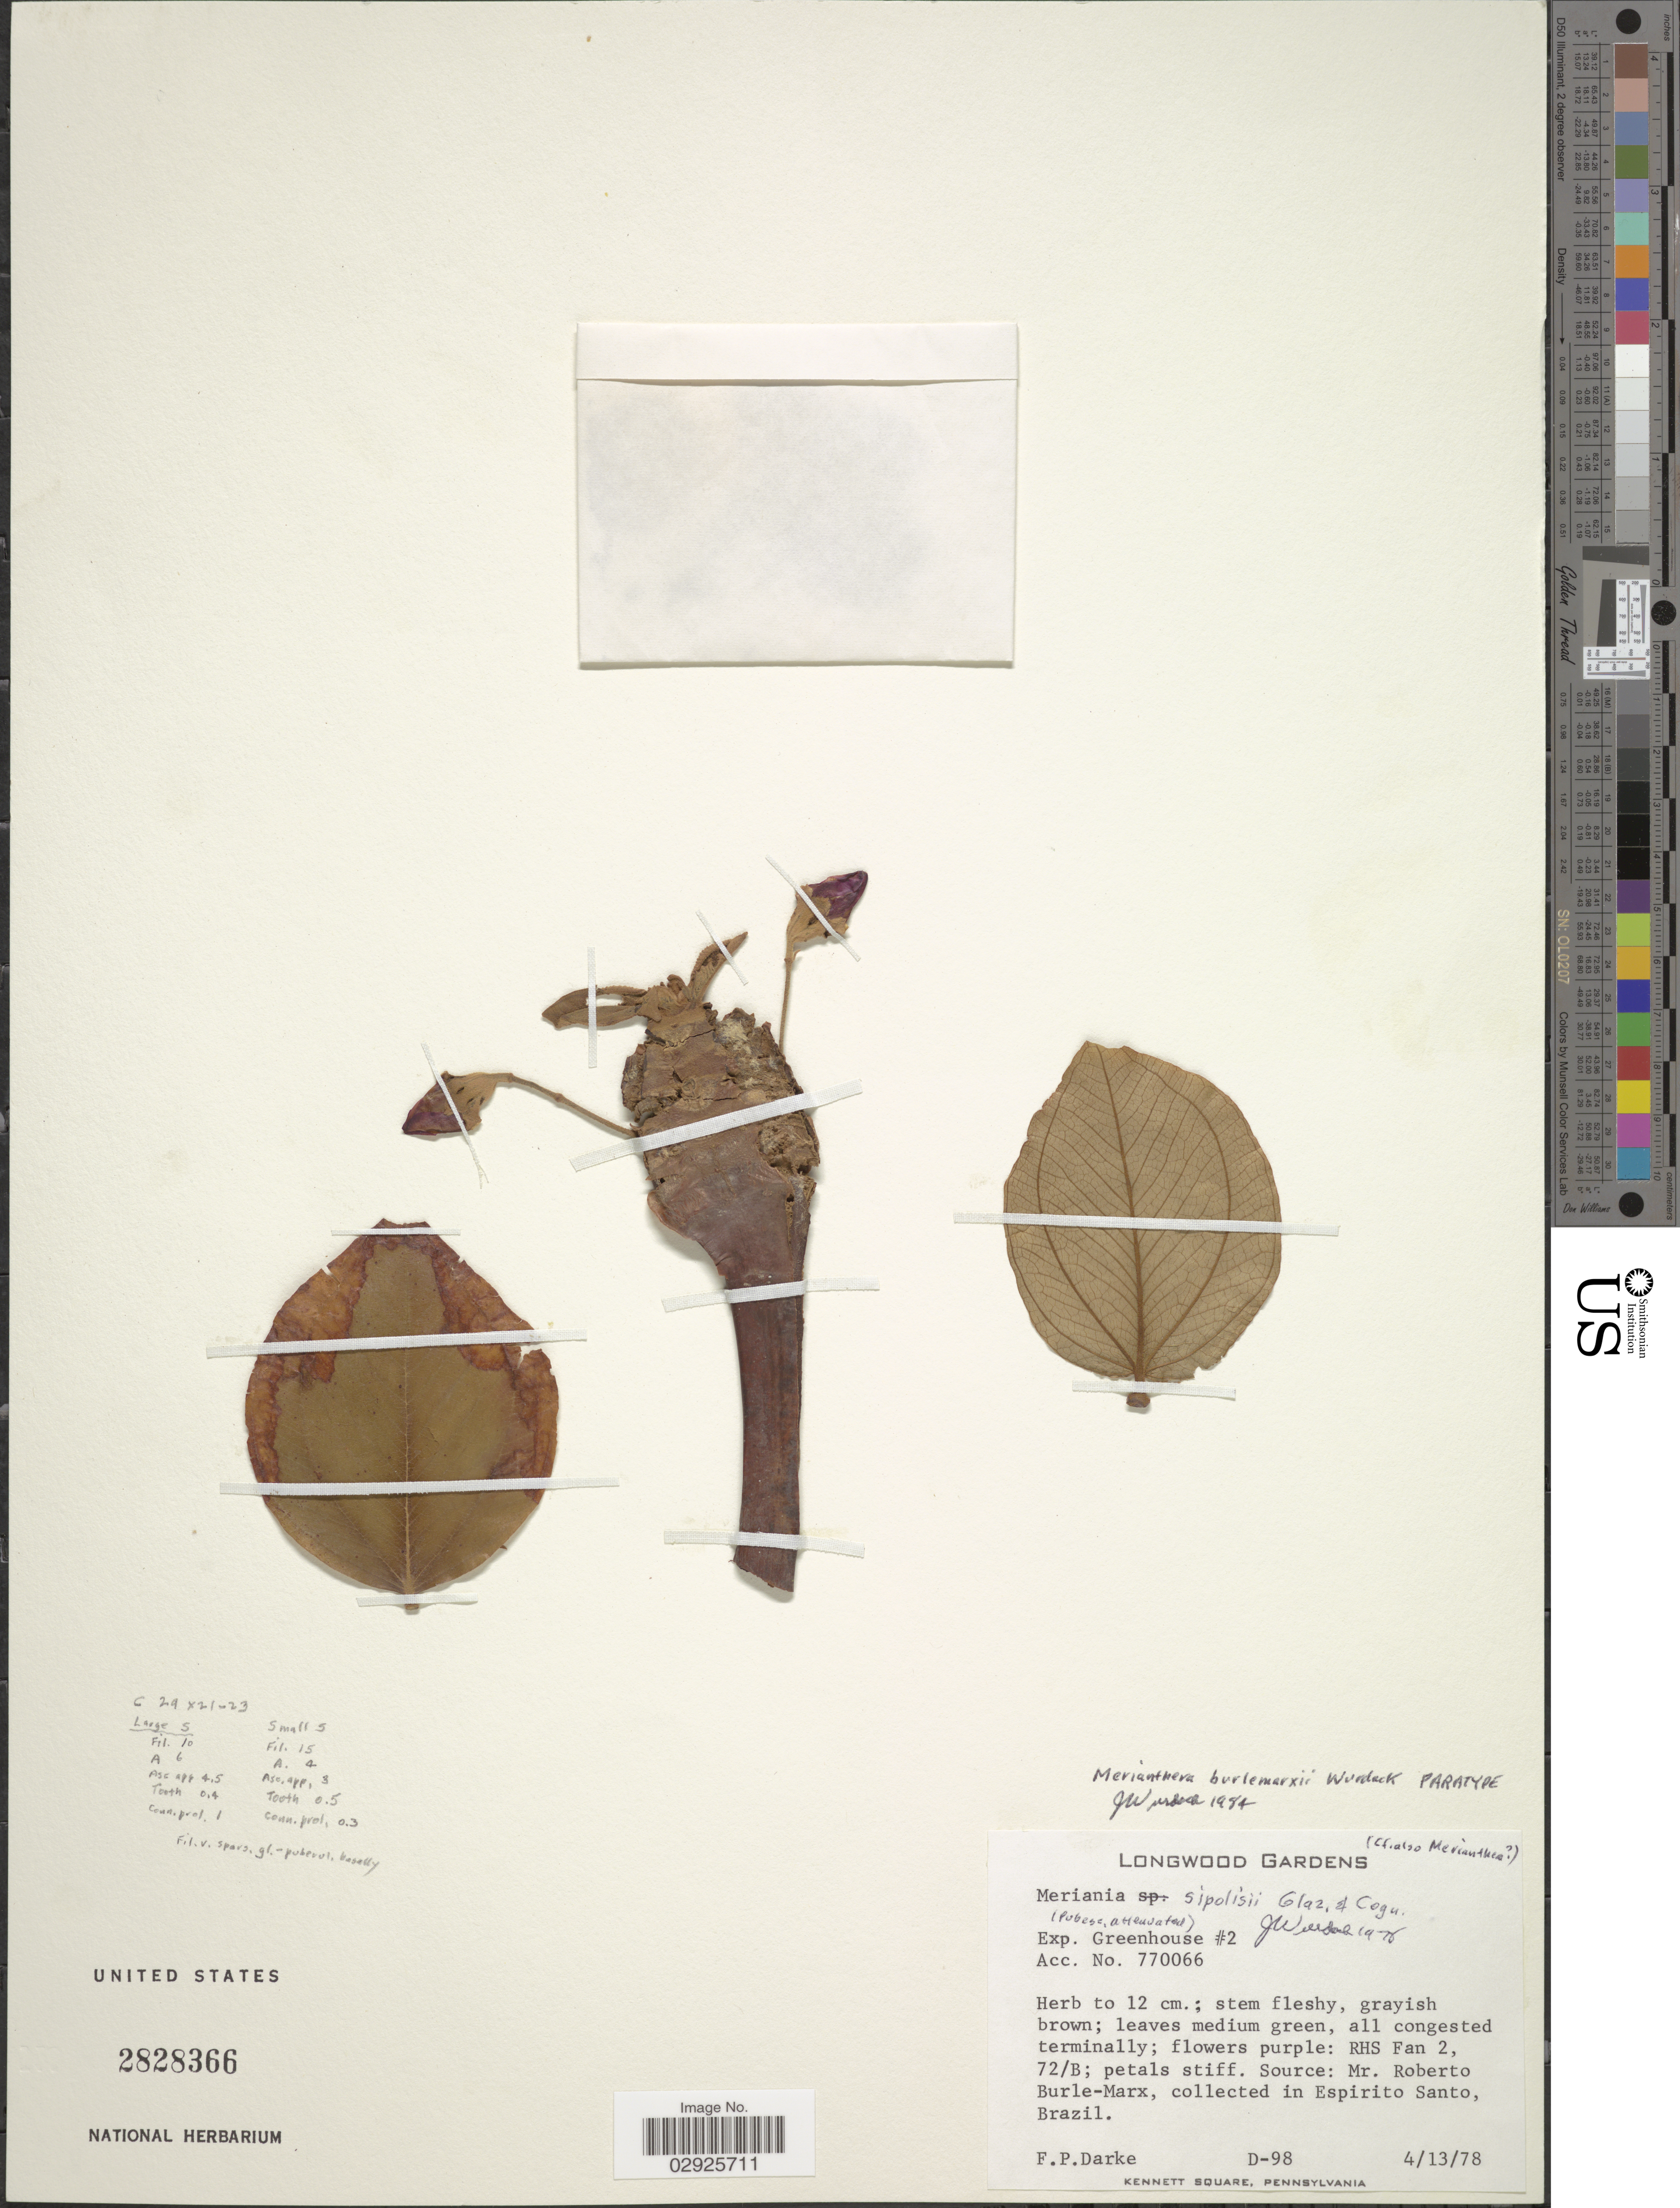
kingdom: Plantae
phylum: Tracheophyta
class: Magnoliopsida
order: Myrtales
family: Melastomataceae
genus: Merianthera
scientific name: Merianthera sipolisii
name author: (Glaz. & Cogn.) Wurdack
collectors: F. Darke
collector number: D-98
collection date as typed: Transcribed d/m/y: 13/4/78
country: United States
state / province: Pennsylvania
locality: Longwood Gardens. Exp. Greenhouse #2.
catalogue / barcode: US 2828366